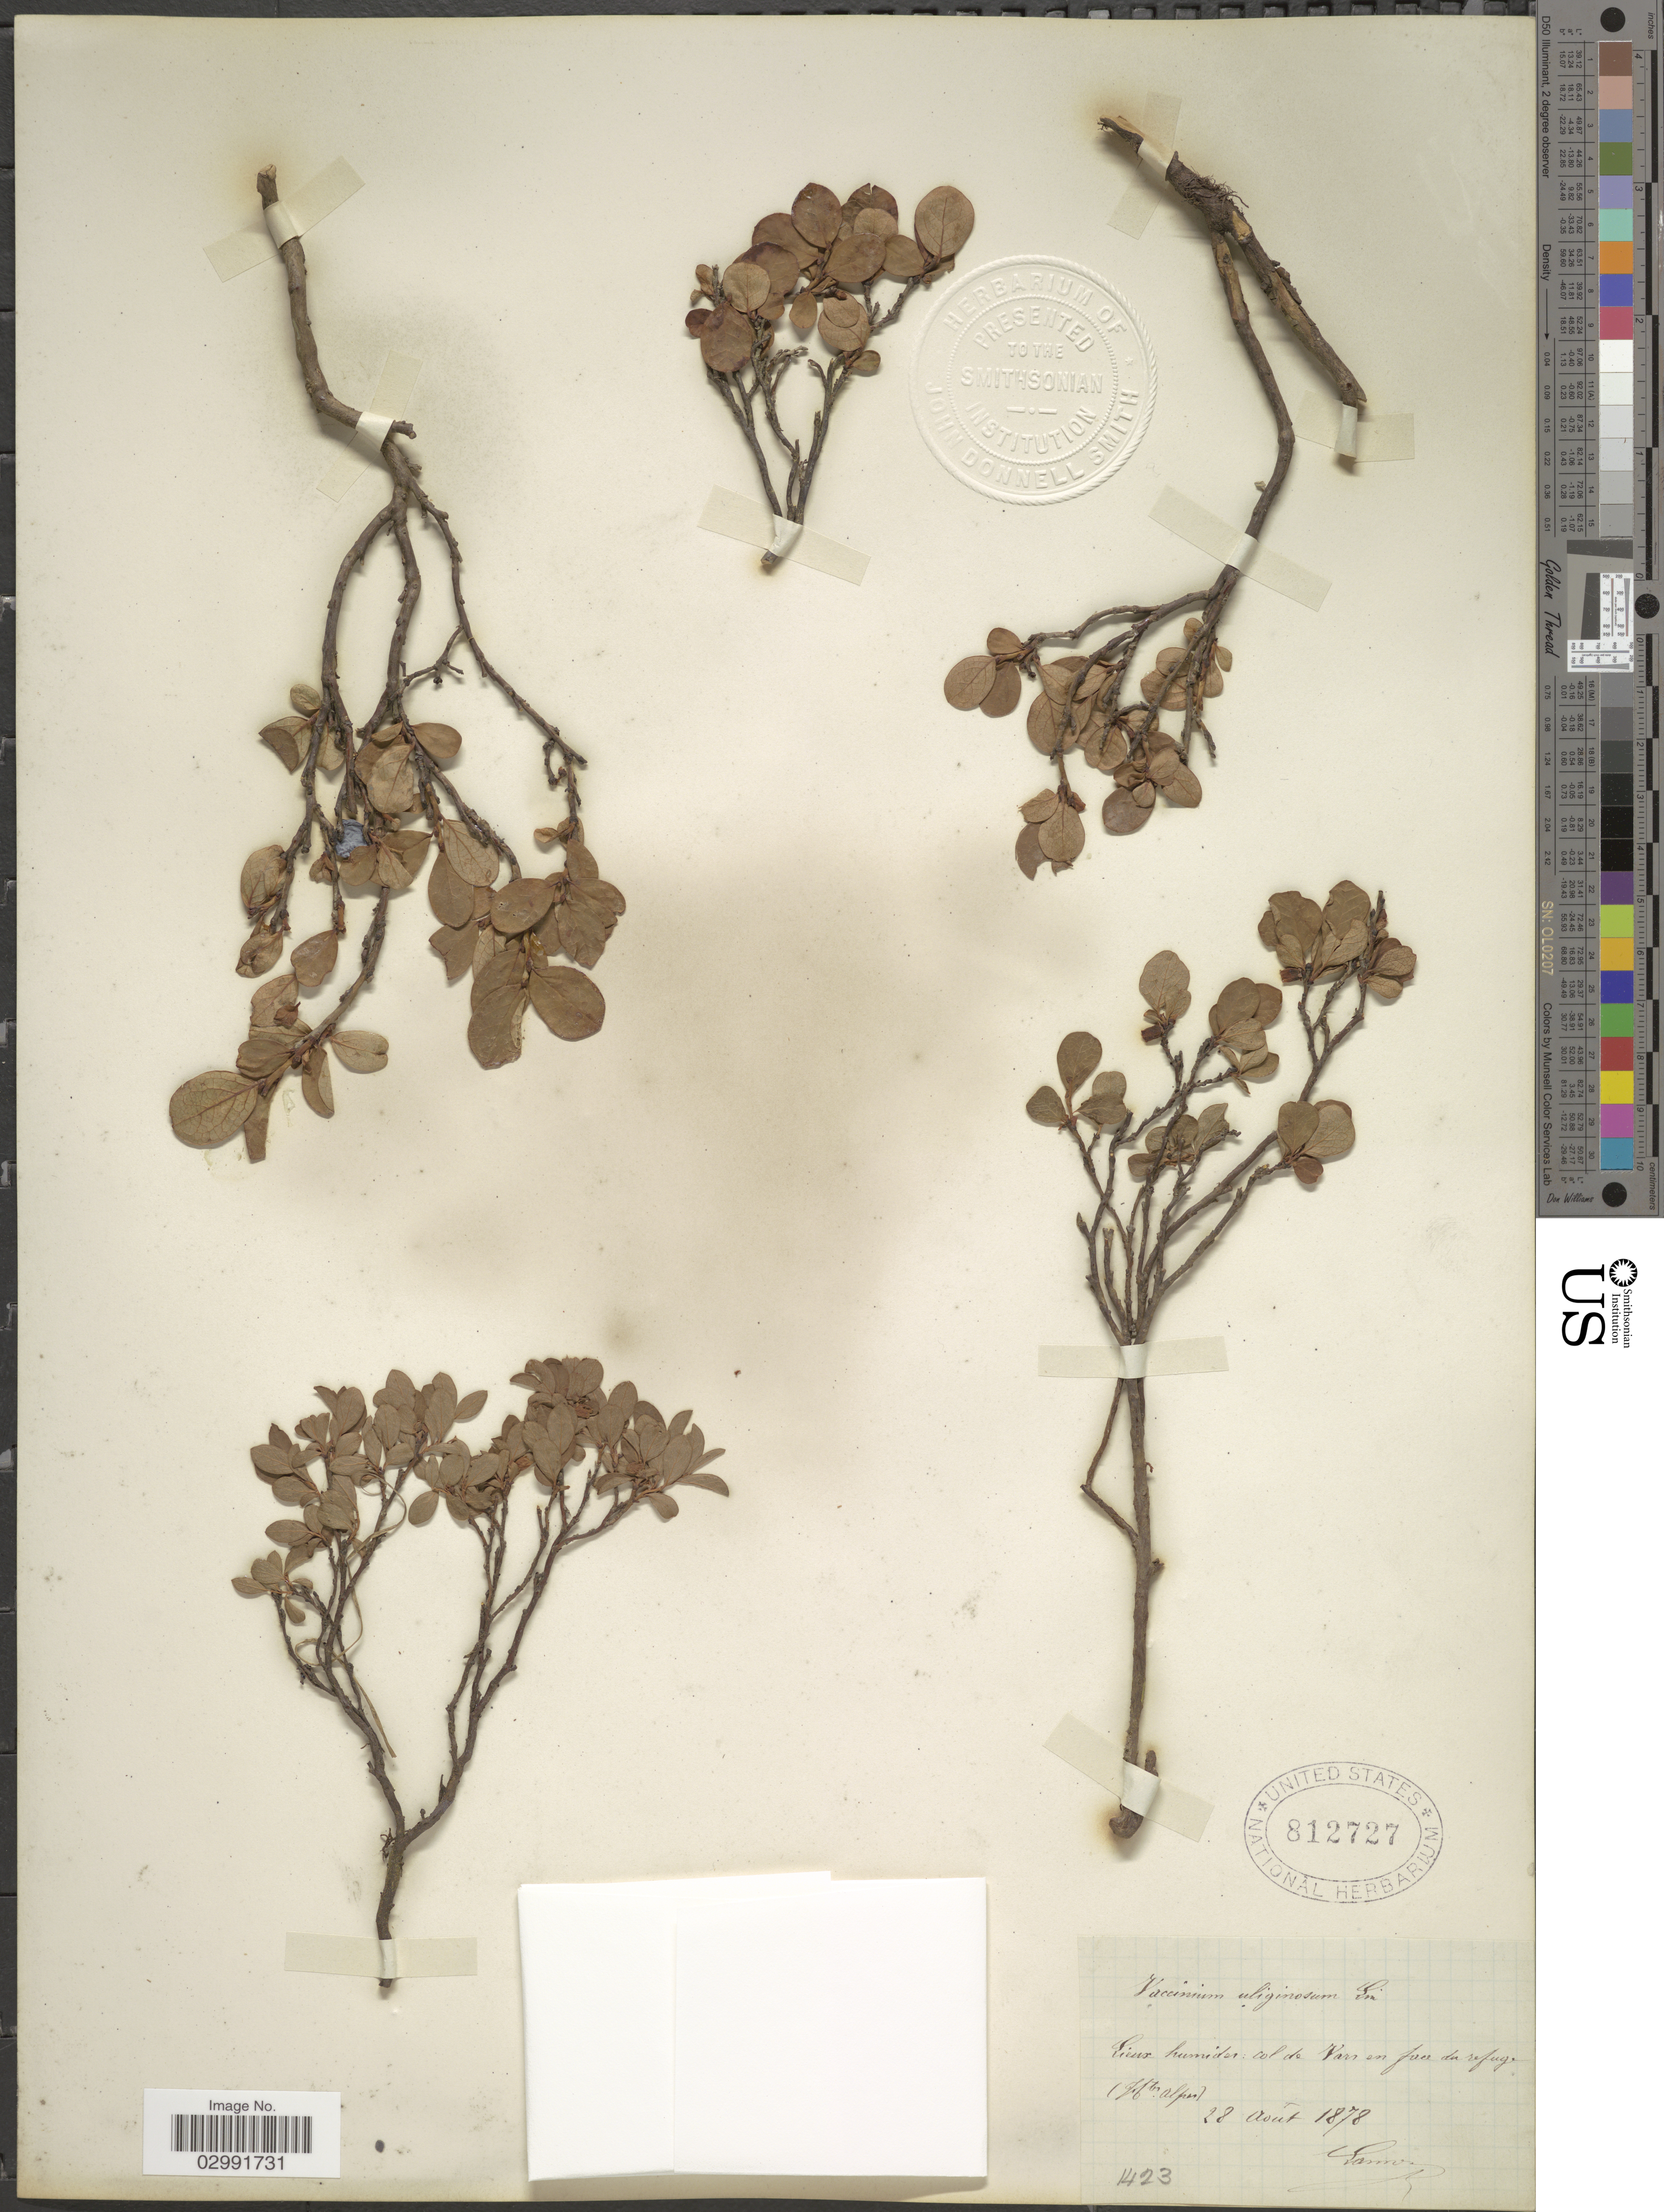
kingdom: Plantae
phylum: Tracheophyta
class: Magnoliopsida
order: Ericales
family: Ericaceae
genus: Vaccinium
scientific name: Vaccinium uliginosum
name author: L.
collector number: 1423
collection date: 1878-08-28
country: France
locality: Lieux humides: col de Vars en face du refuge (Htes Alpes).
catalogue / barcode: US 812727